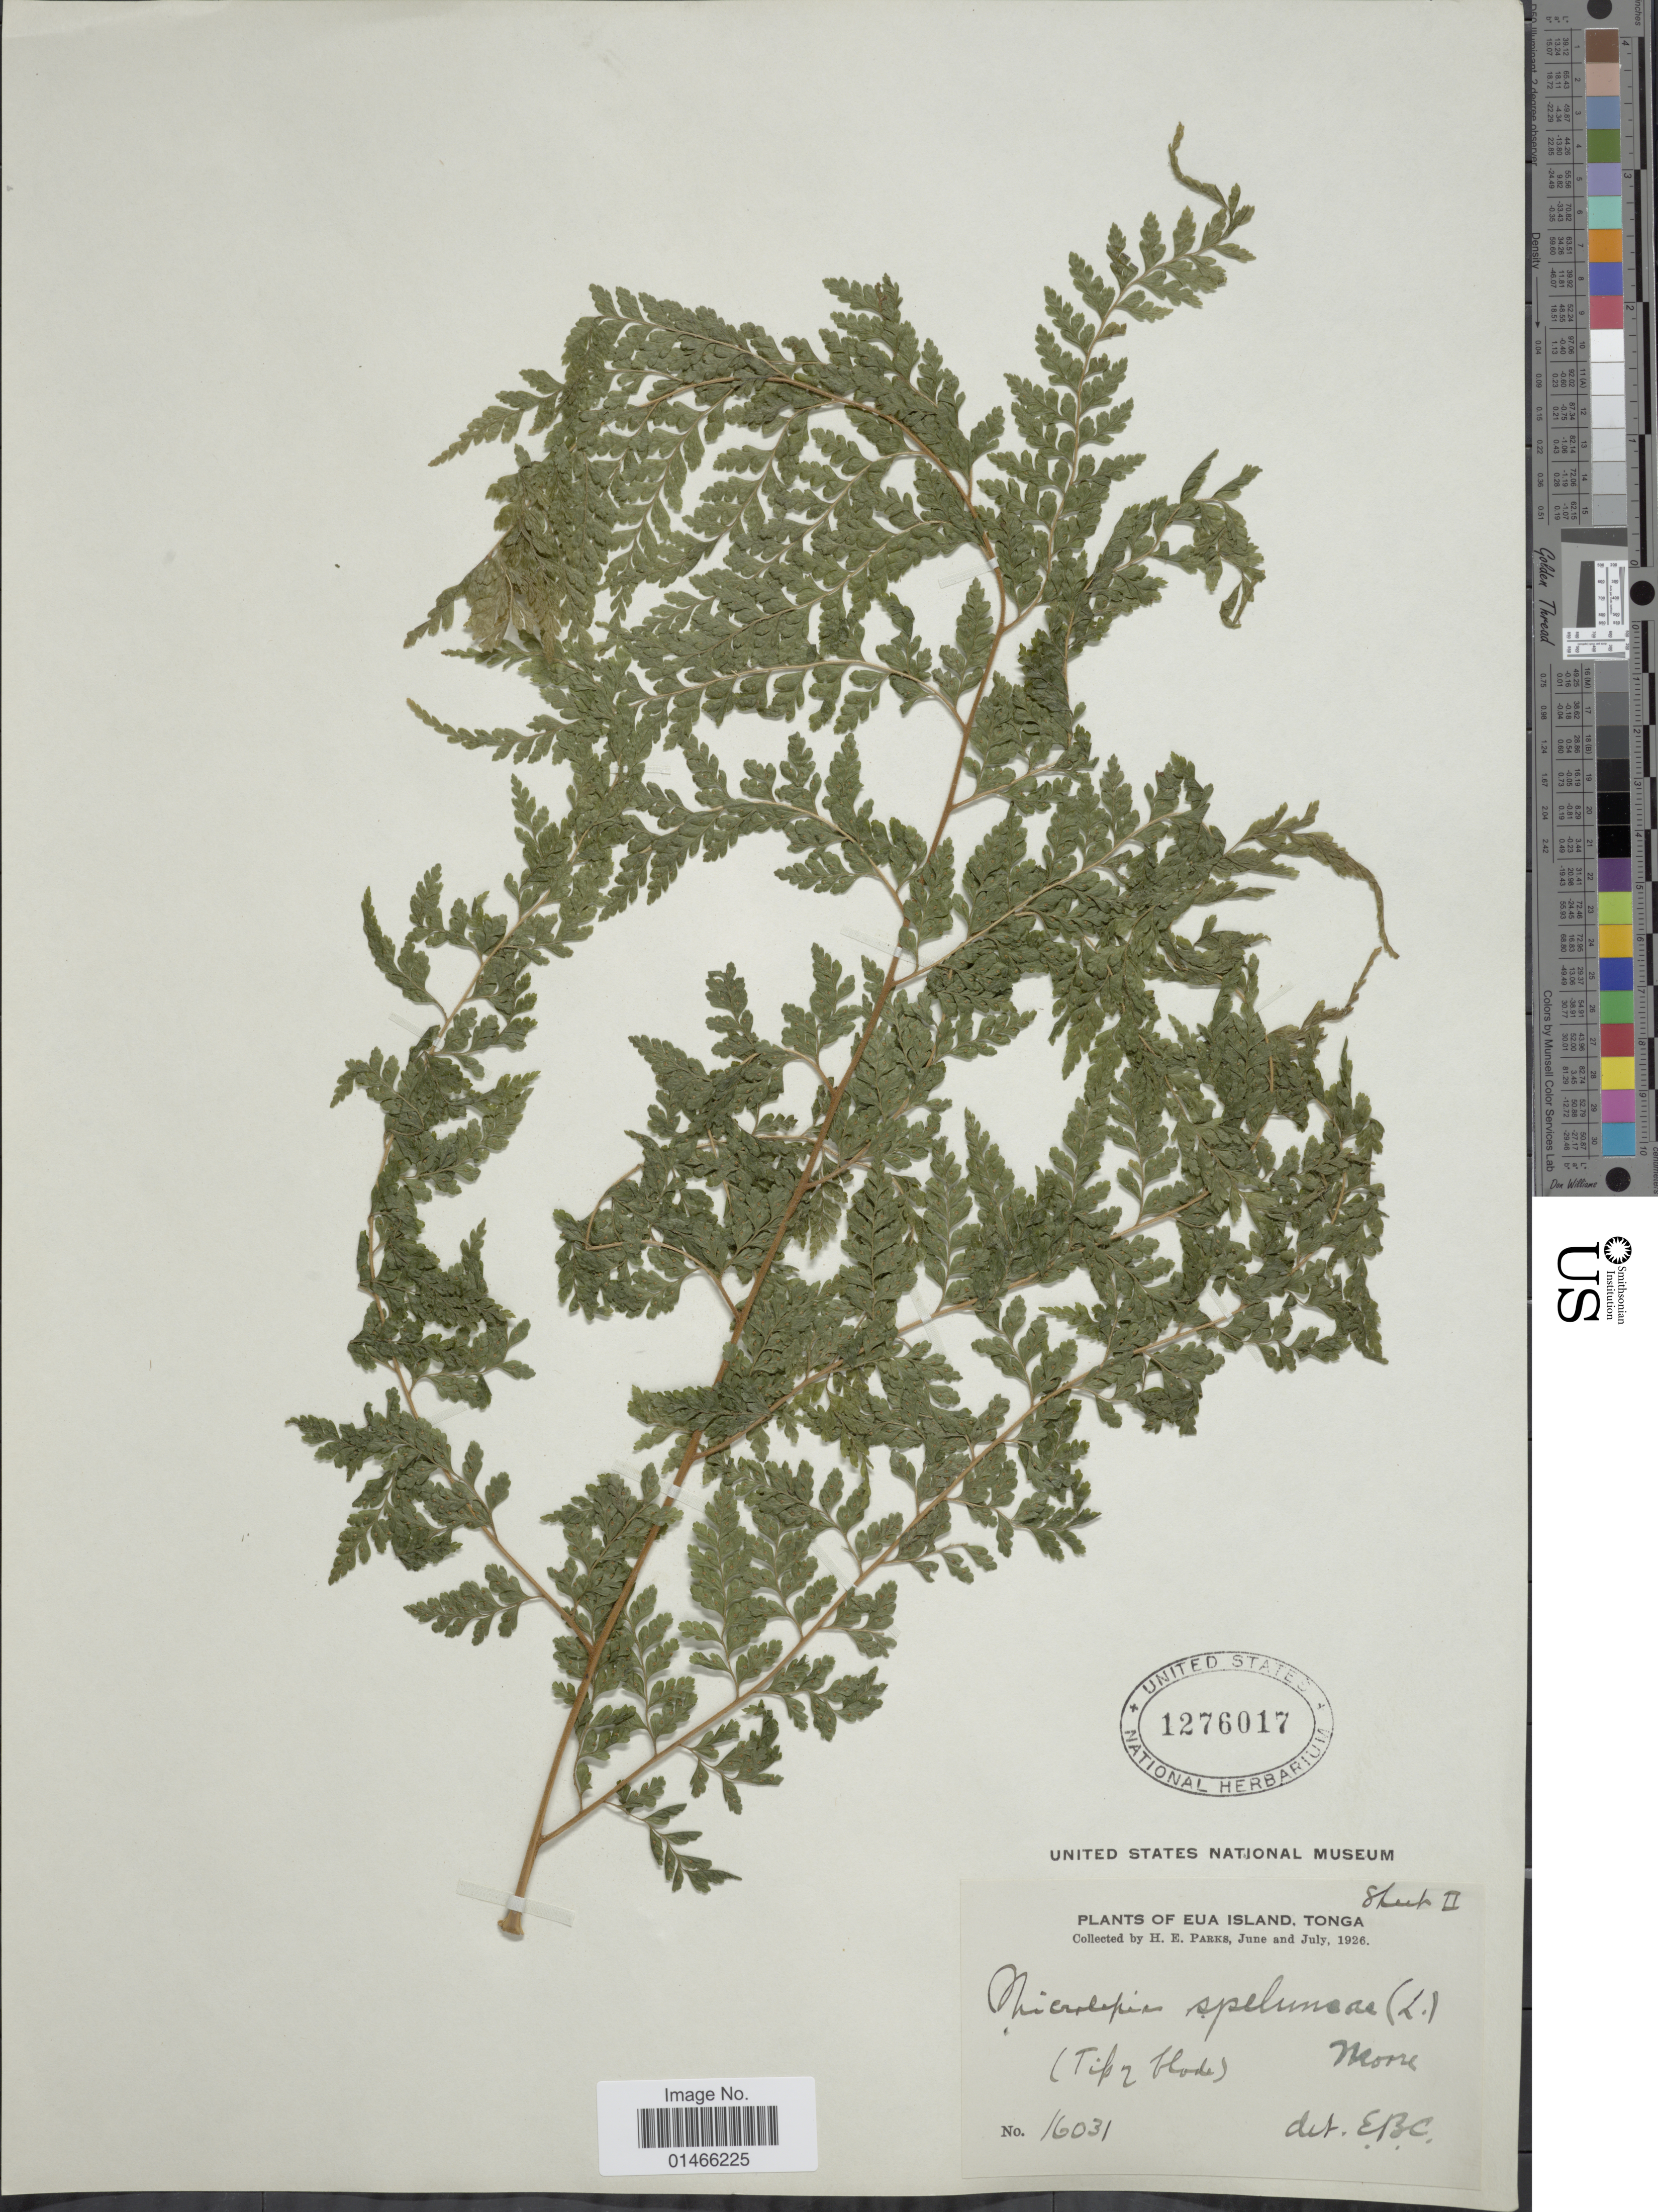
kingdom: Plantae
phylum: Tracheophyta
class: Polypodiopsida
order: Polypodiales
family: Dennstaedtiaceae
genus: Microlepia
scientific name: Microlepia speluncae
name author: (L.) T. Moore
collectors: H. E. Parks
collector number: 16031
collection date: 1926-06/1926-07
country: Tonga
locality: Eua Island.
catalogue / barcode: US 1276017